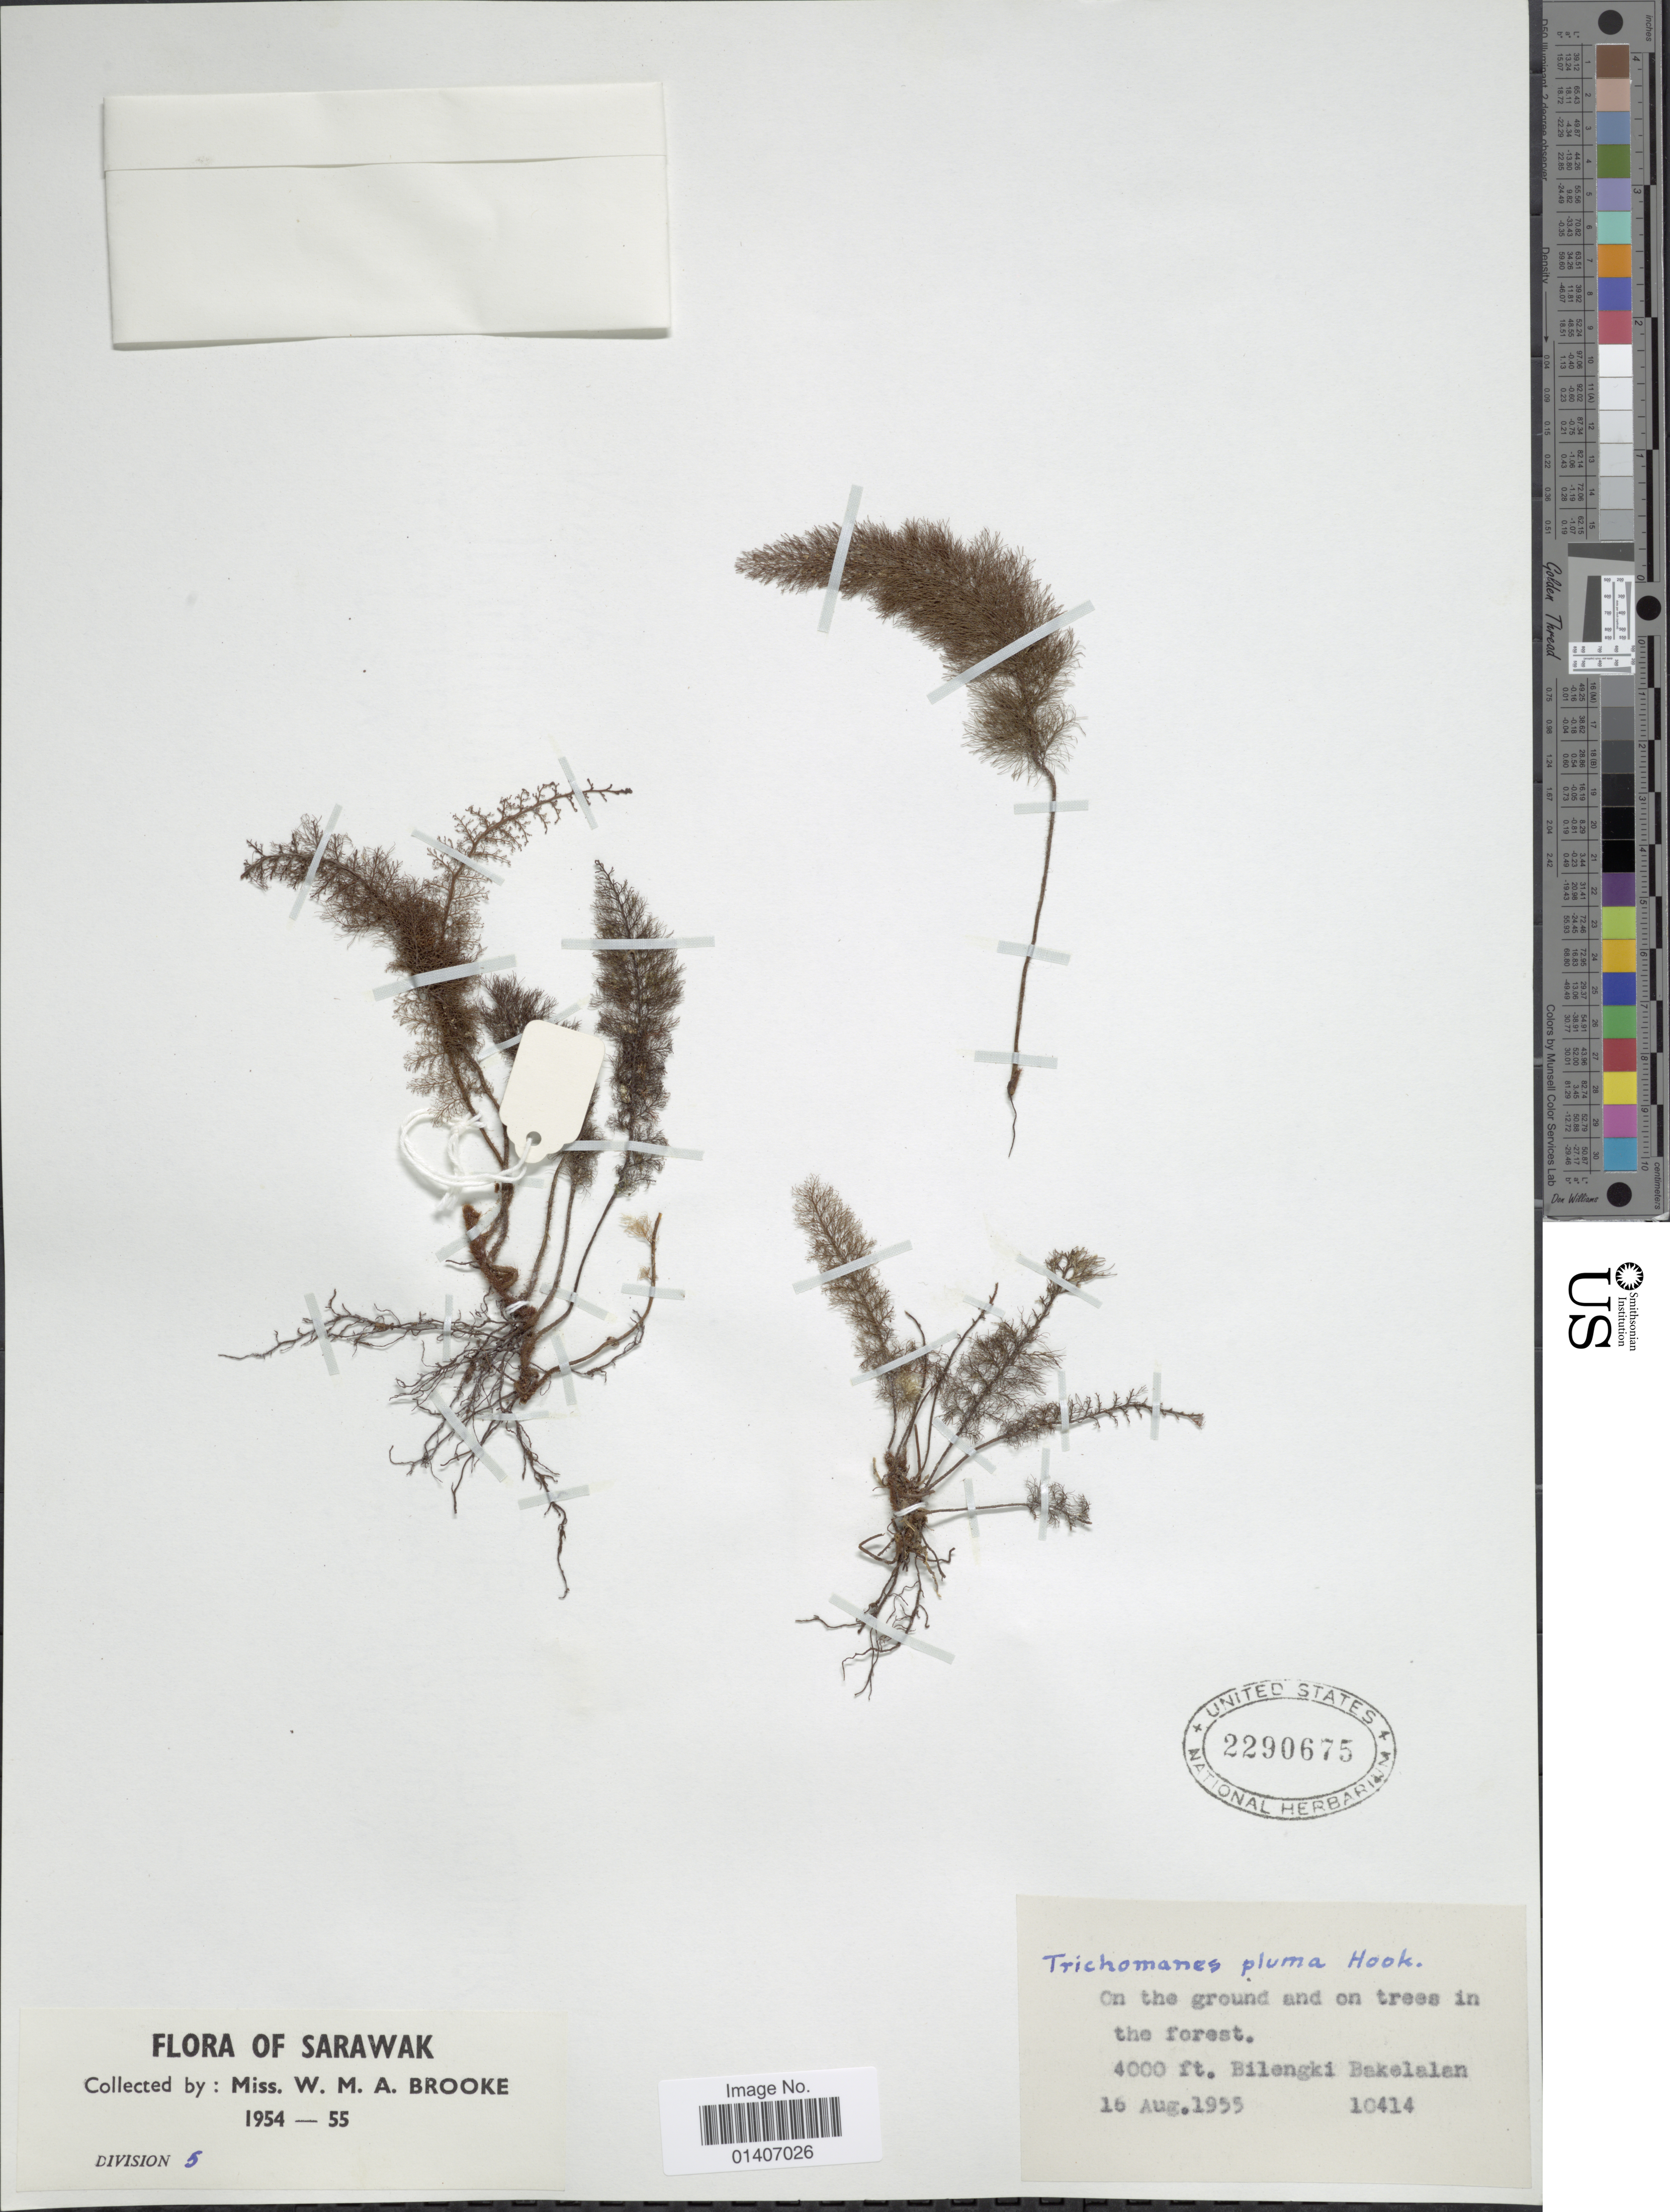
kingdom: Plantae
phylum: Tracheophyta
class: Polypodiopsida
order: Hymenophyllales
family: Hymenophyllaceae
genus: Abrodictyum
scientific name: Abrodictyum pluma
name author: (Hook.) Ebihara & K. Iwats.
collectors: W. Brooke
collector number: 10414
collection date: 1955-08-16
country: Malaysia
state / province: Sarawak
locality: Sarawak, on the ground and on tress in the forest, Bilengki Bakelalan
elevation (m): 1219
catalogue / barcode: US 2290675